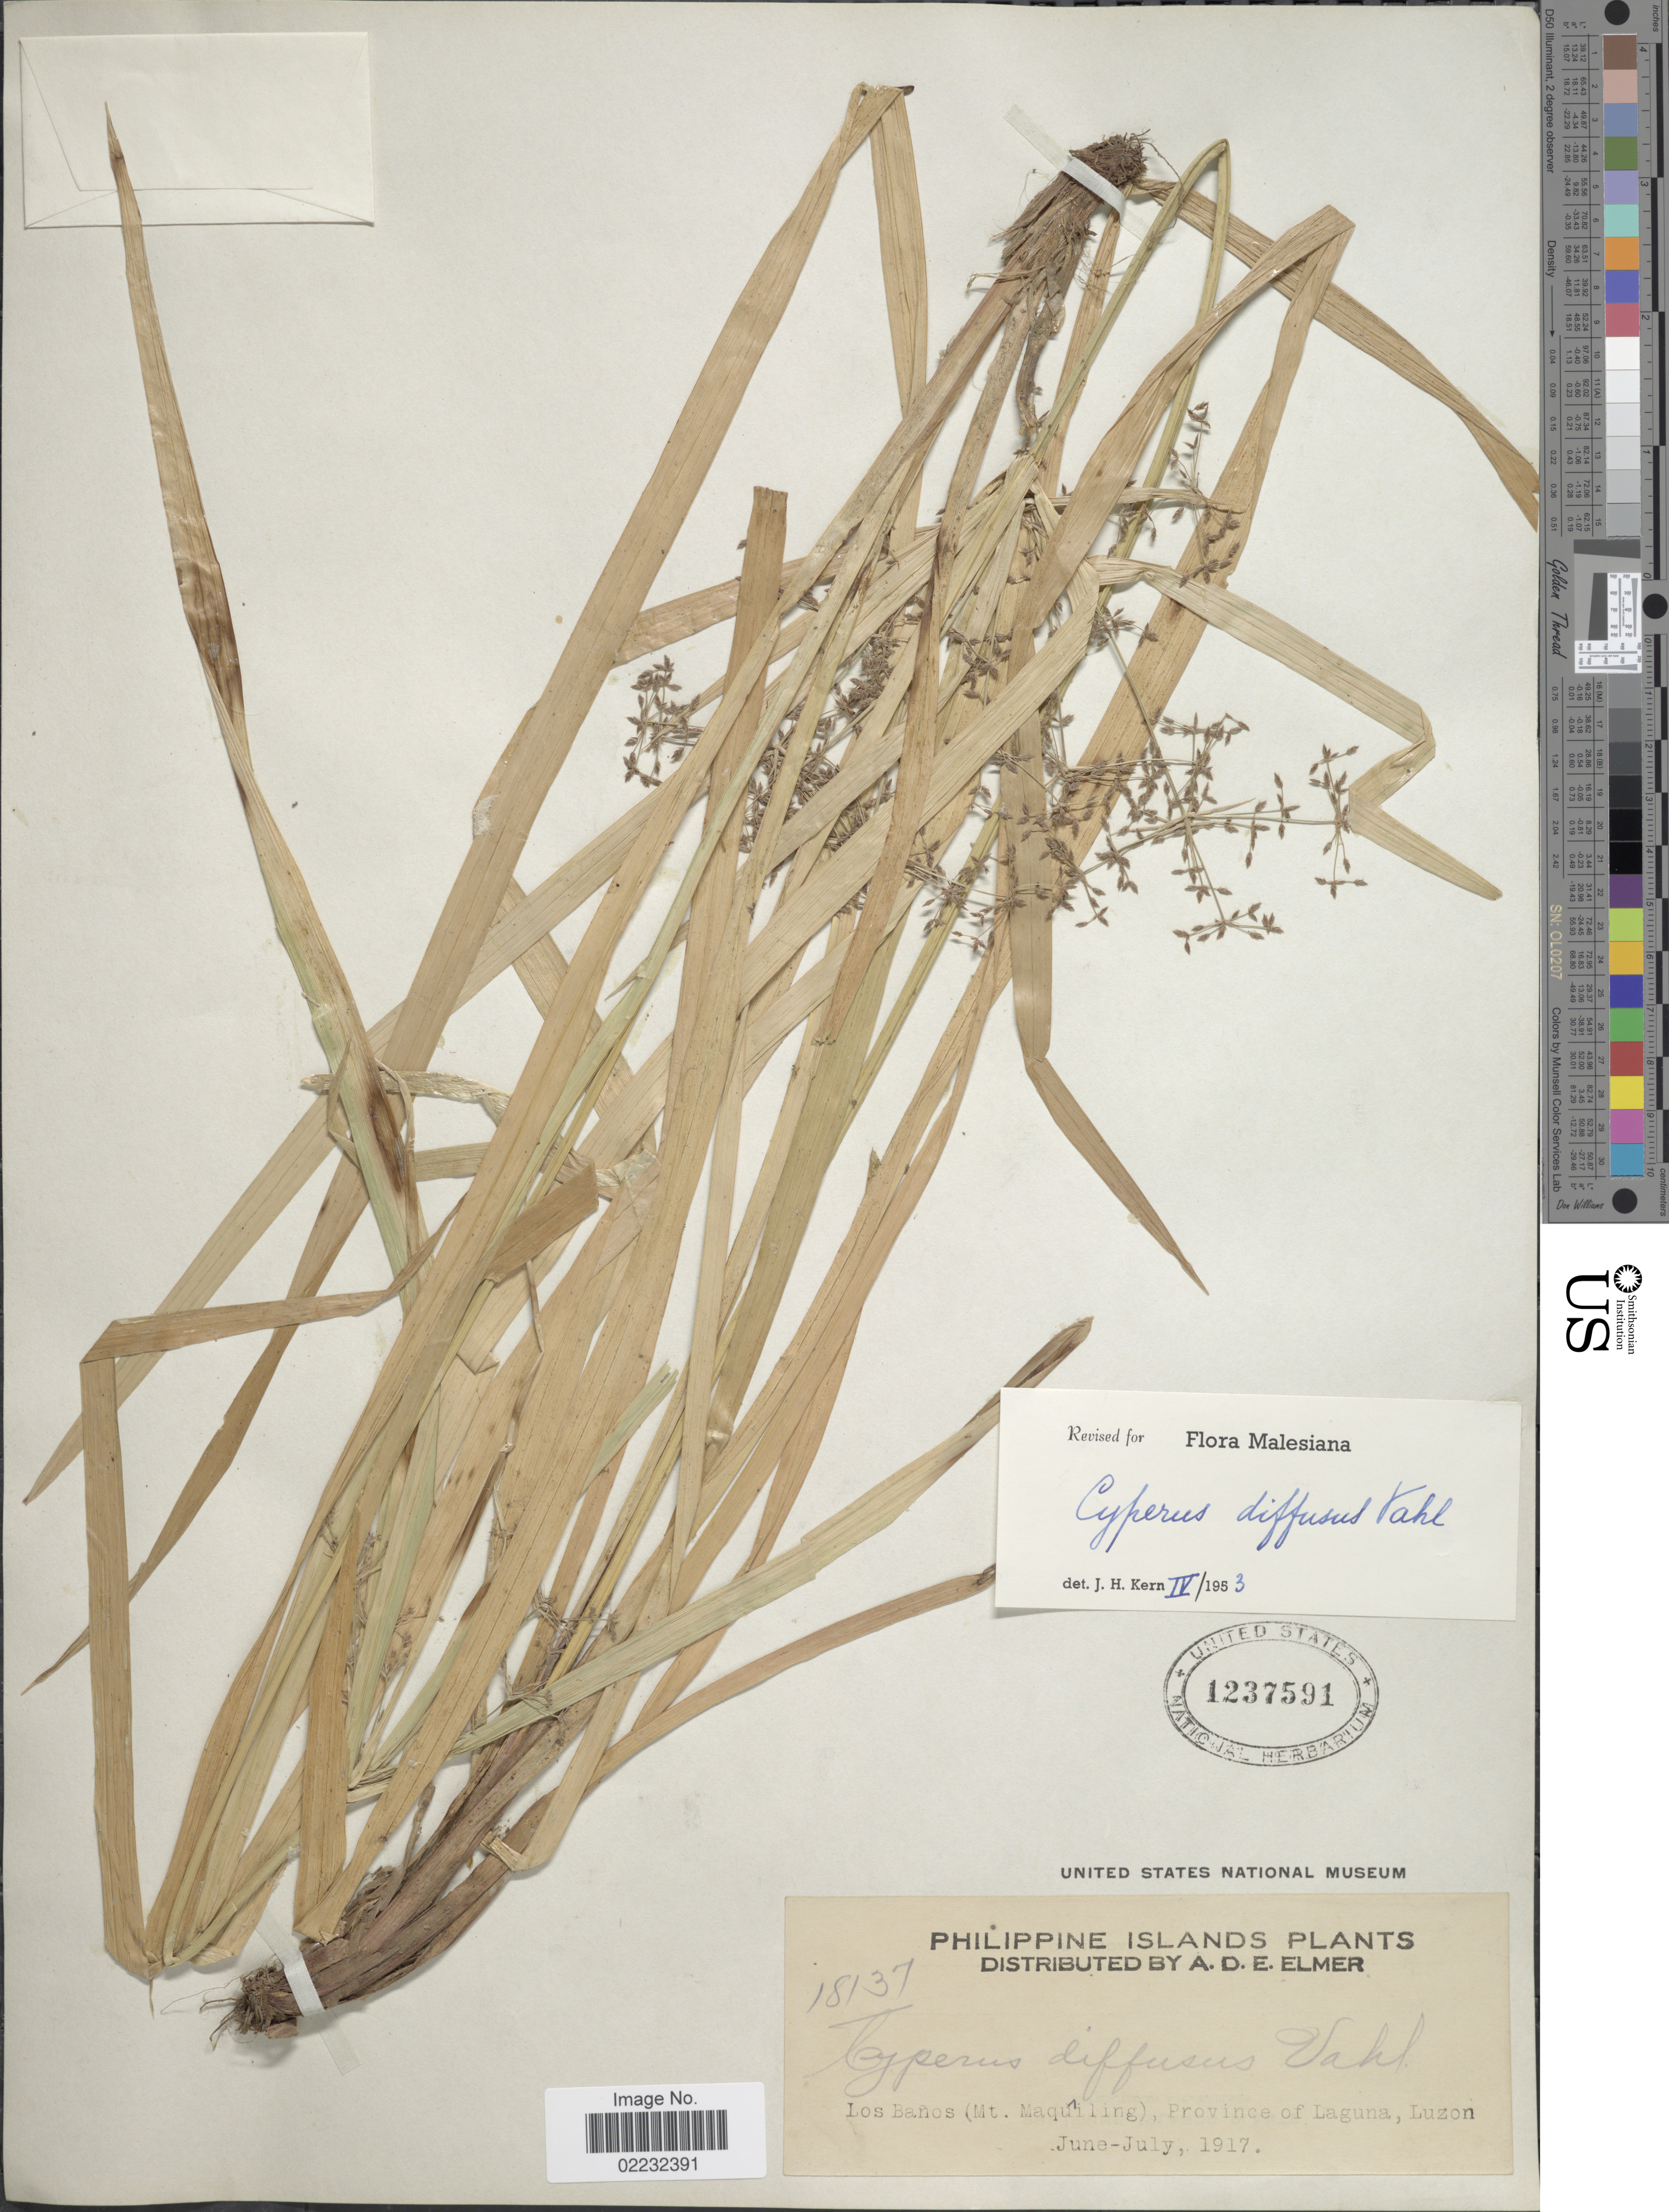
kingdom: Plantae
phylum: Tracheophyta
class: Liliopsida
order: Poales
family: Cyperaceae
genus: Cyperus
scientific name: Cyperus diffusus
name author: Vahl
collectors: A. D. E. Elmer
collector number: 18137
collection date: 1917-06/1917-07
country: Philippines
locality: Los Banos (Mt. Maquiling), Province of Laguna, Luzon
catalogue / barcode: US 1237591